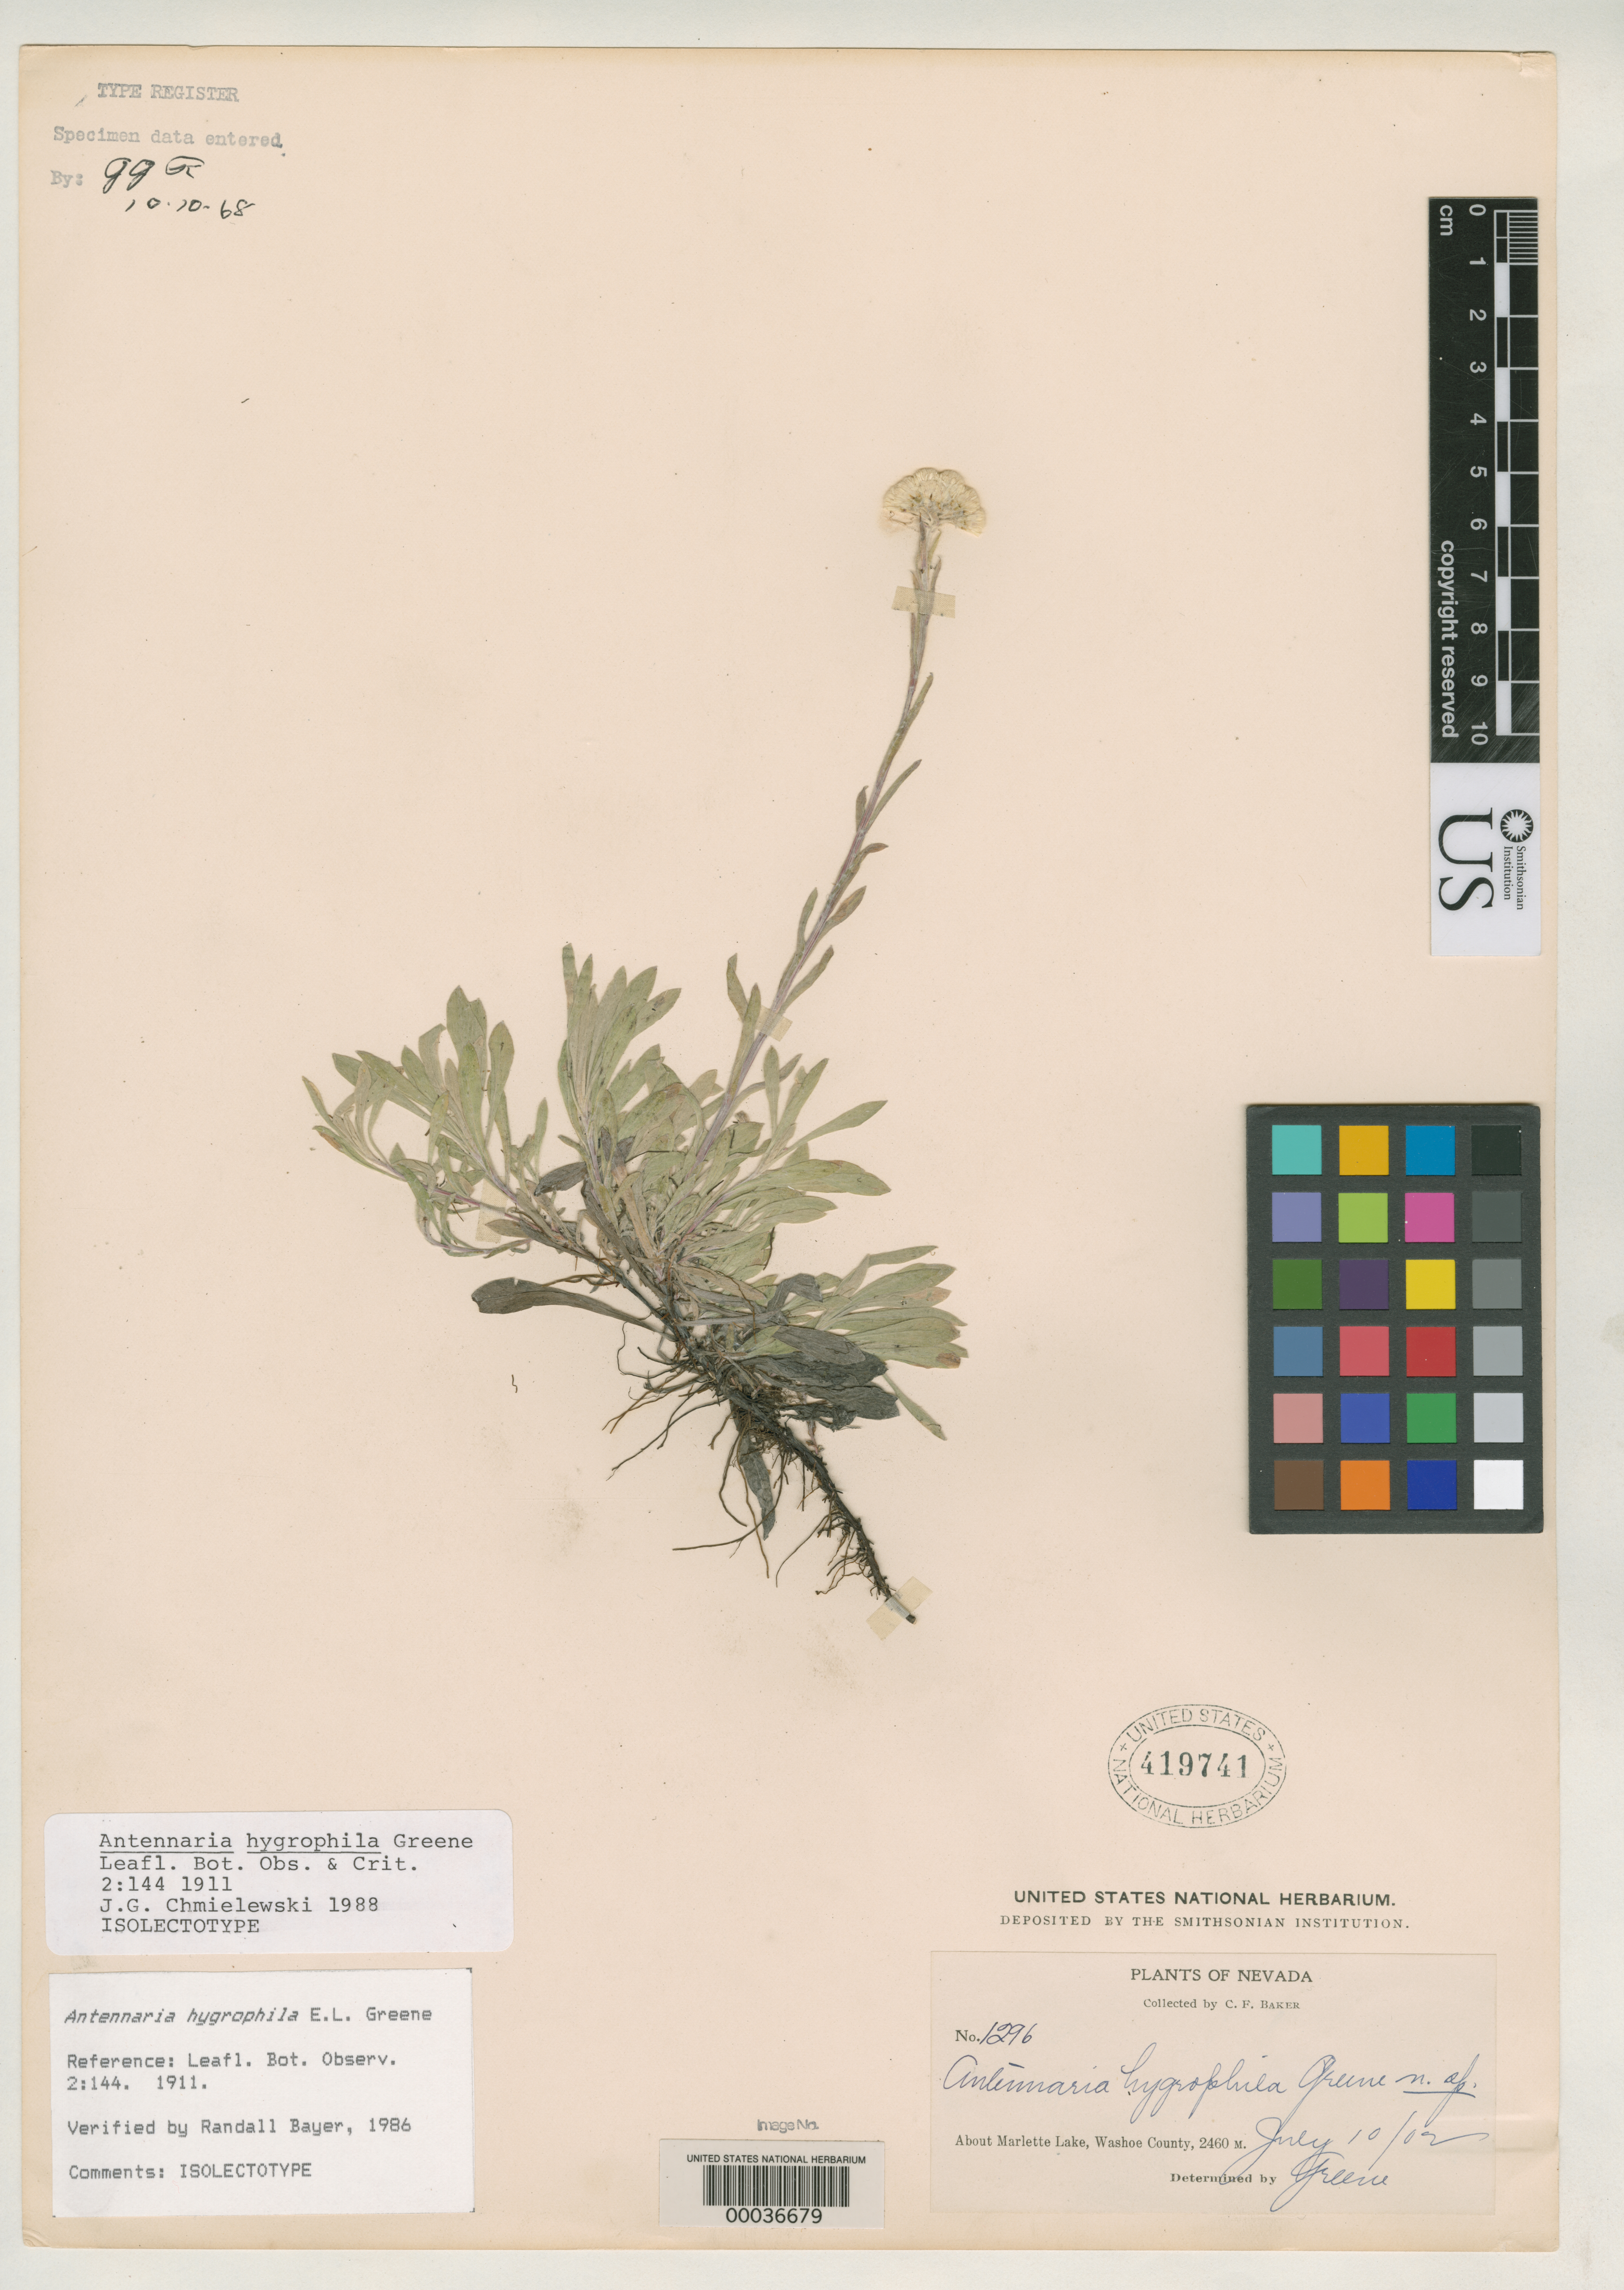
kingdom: Plantae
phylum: Tracheophyta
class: Magnoliopsida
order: Asterales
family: Asteraceae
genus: Antennaria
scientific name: Antennaria hygrophila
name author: Greene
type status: Isotype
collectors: C. F. Baker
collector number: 1296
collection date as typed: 10 Jul 1902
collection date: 1902-07-10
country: United States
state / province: Nevada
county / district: Washoe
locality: Marlette Lake.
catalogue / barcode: US 419741